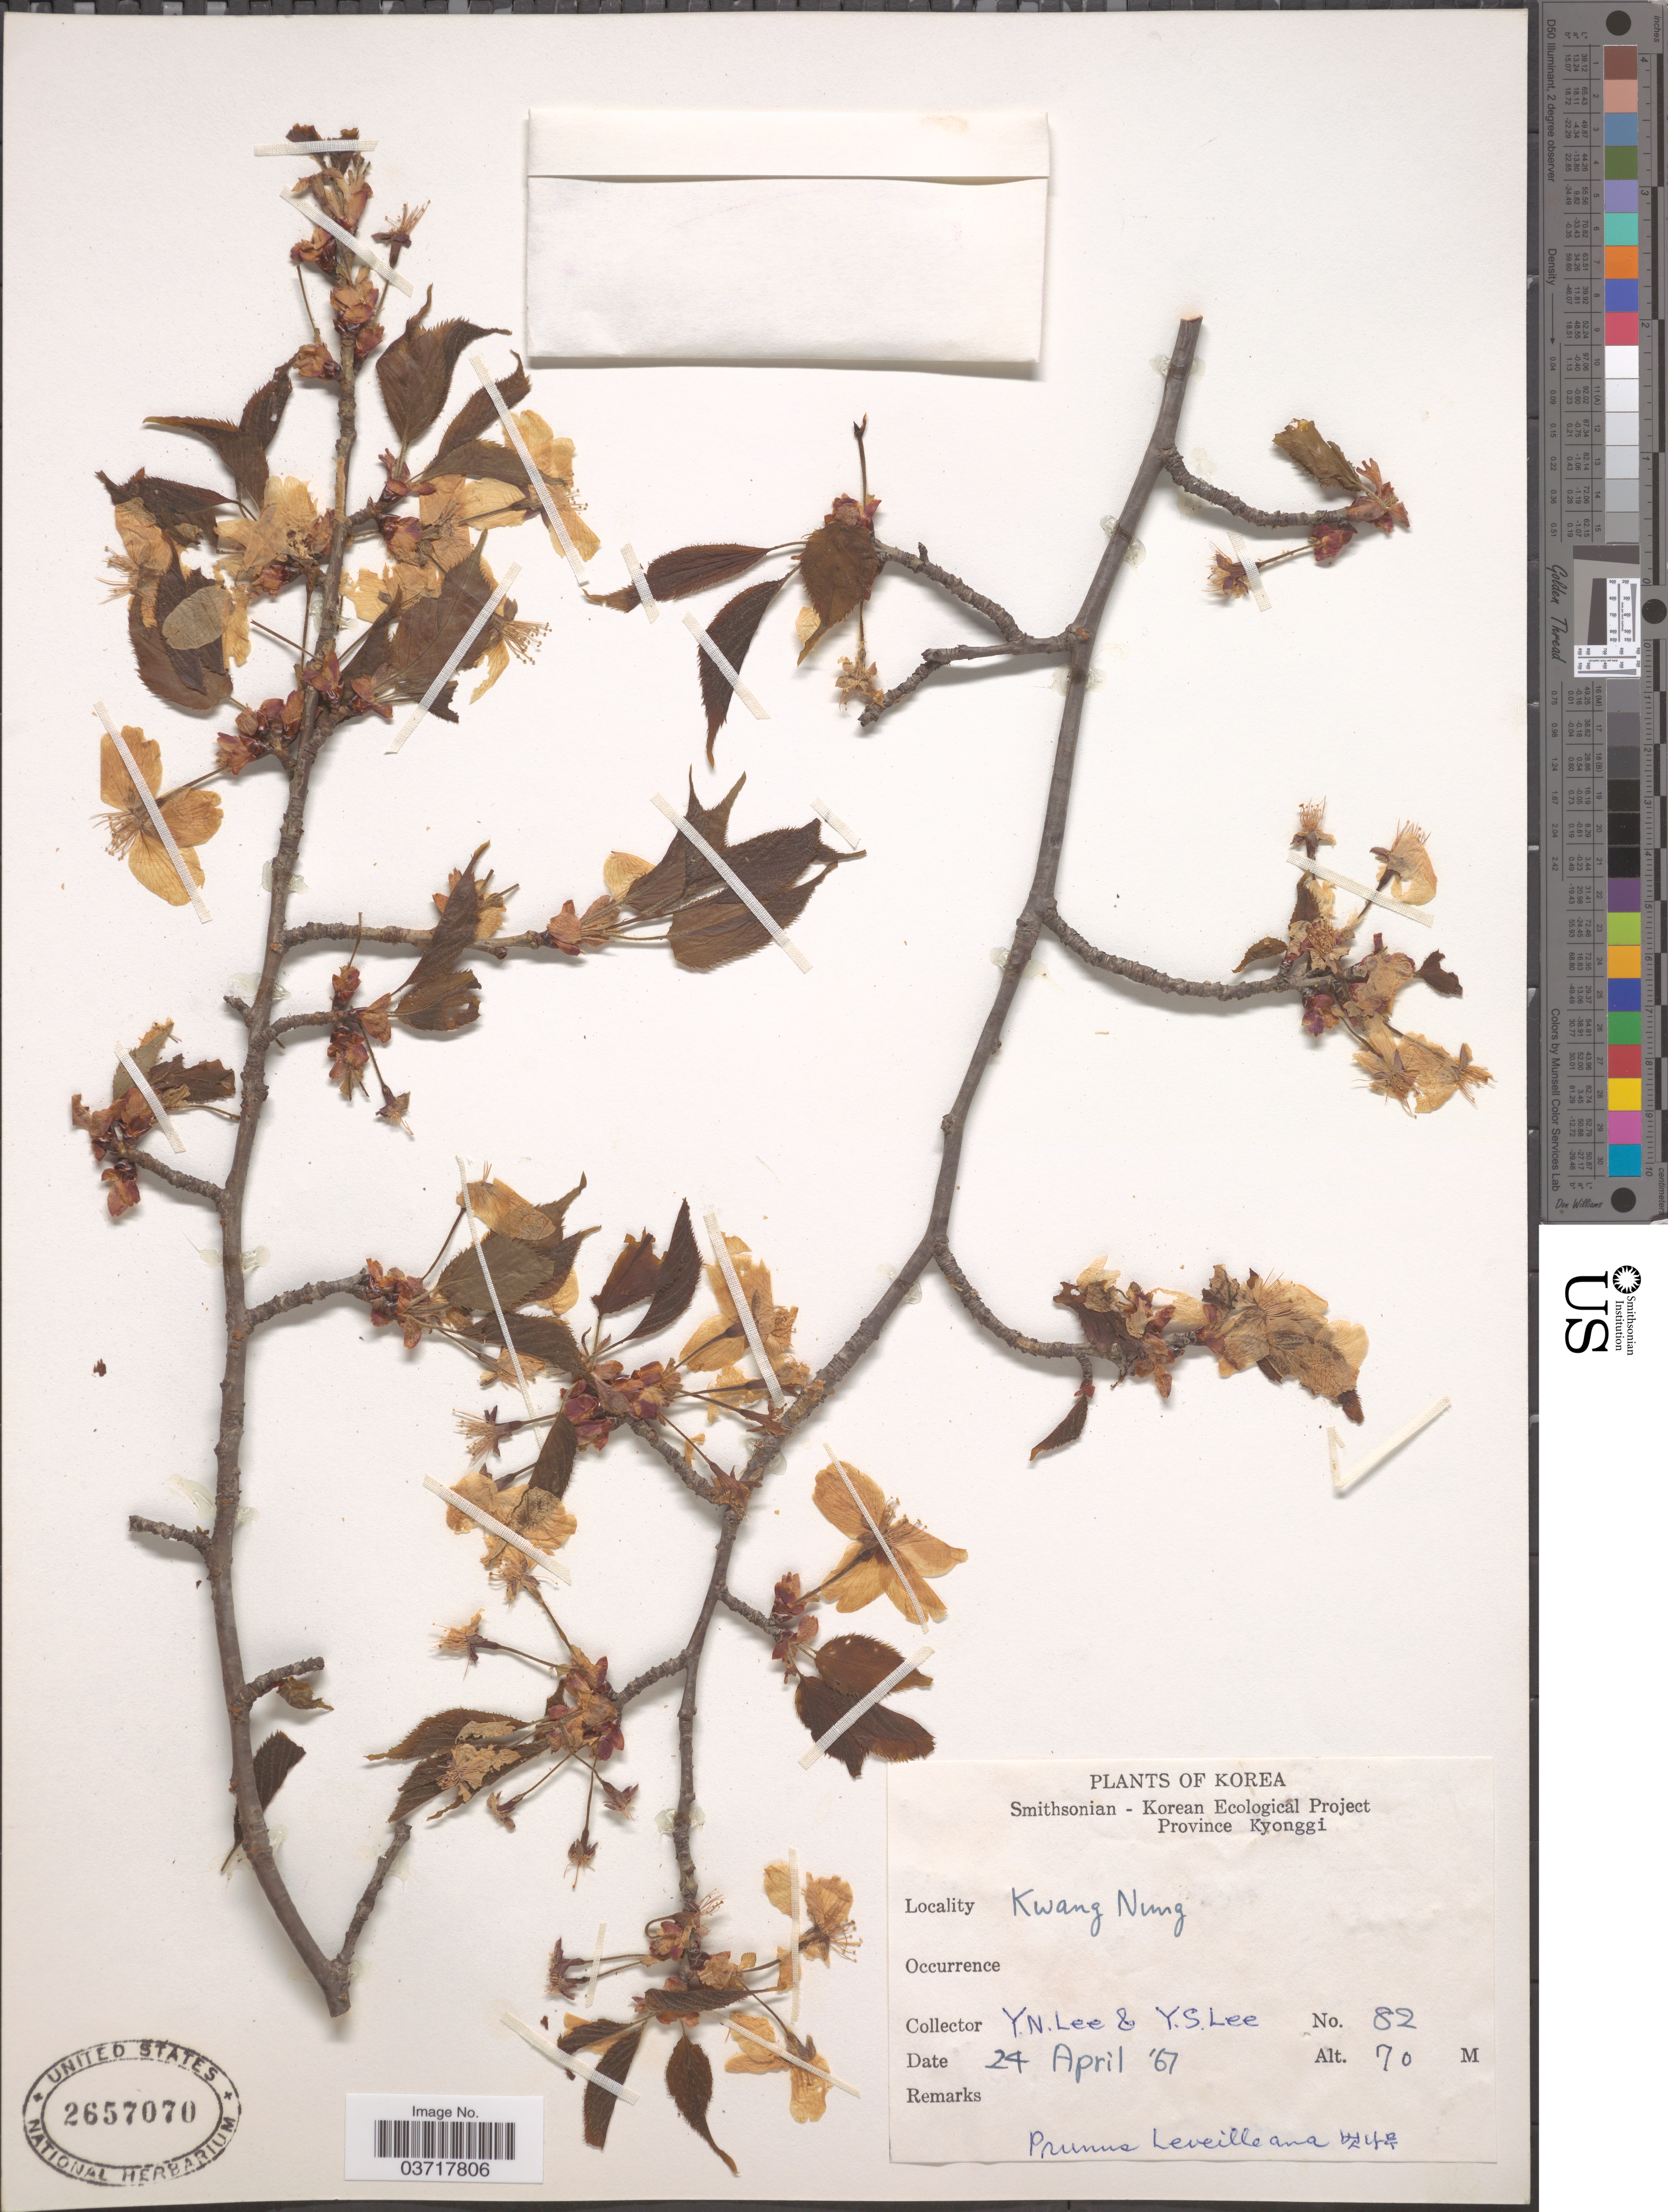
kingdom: Plantae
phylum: Tracheophyta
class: Magnoliopsida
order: Rosales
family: Rosaceae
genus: Prunus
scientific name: Prunus leveilleana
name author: Koehne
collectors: Y. N. Lee & Y. S. Lee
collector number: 82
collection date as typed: Transcribed d/m/y: 24/4/67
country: South Korea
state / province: Gyeonggi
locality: Province Kyonggi. Kwang Nung.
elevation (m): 70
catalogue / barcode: US 2657070